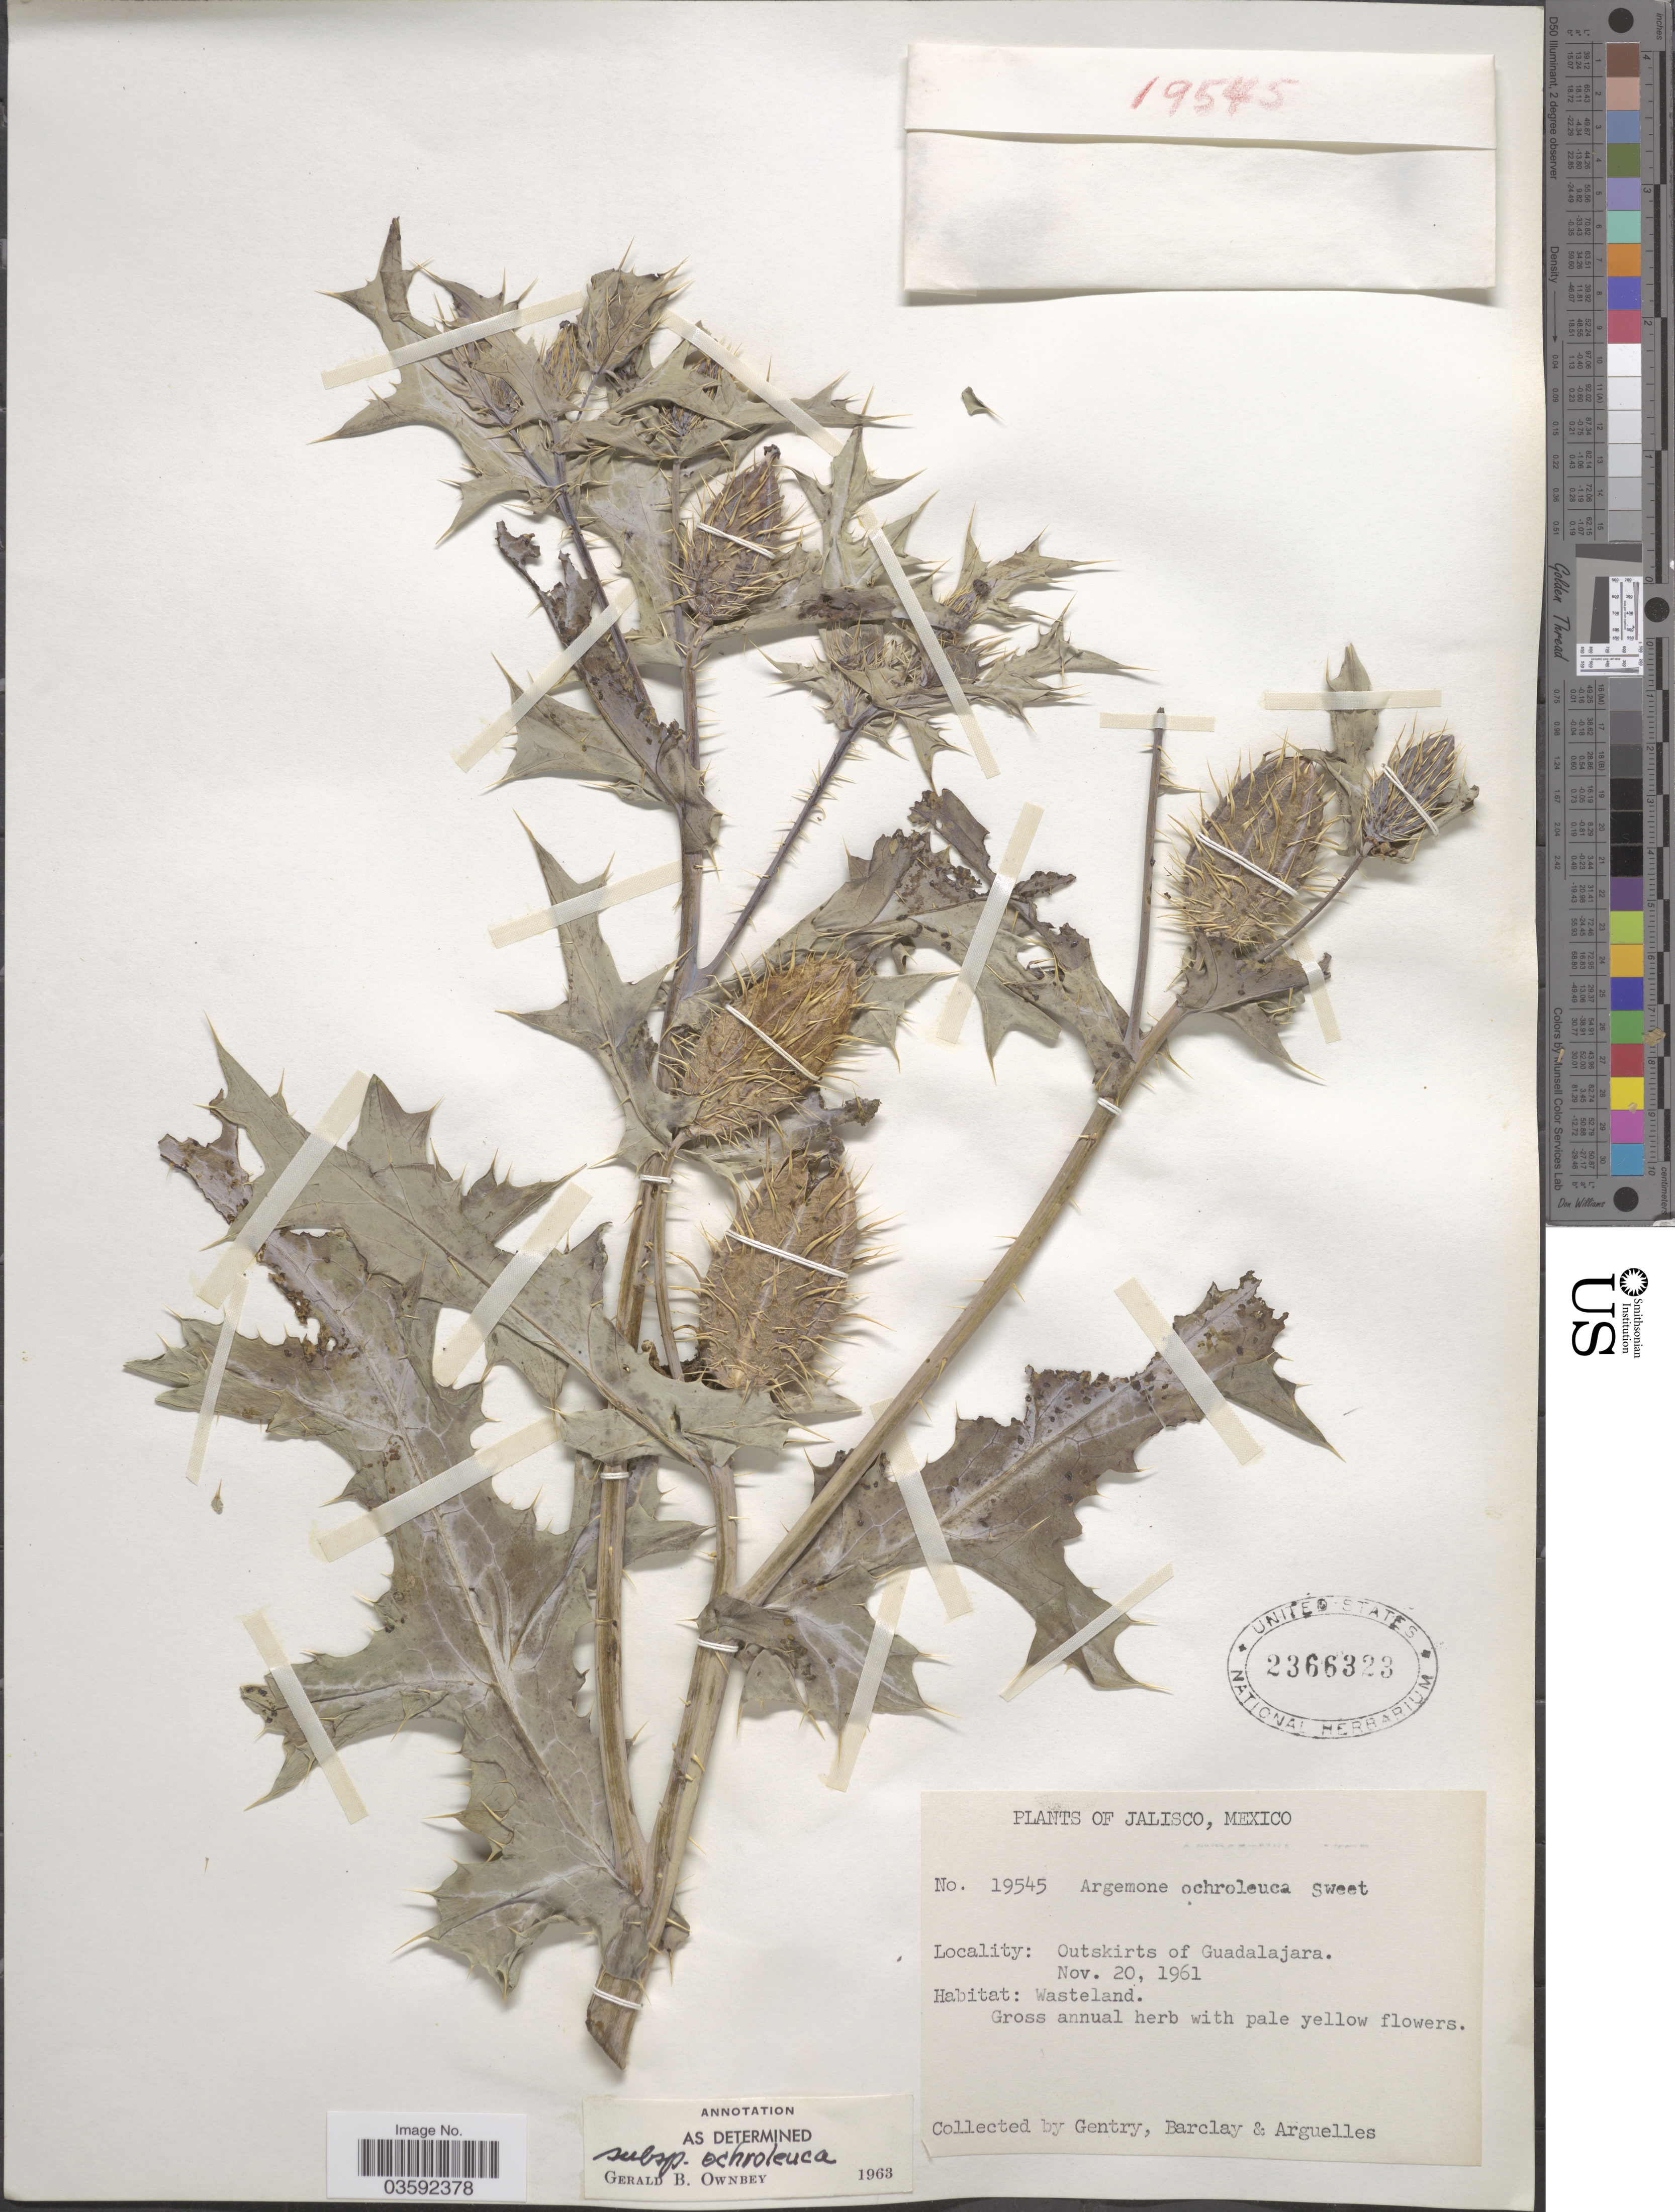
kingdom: Plantae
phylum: Tracheophyta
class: Magnoliopsida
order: Ranunculales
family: Papaveraceae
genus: Argemone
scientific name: Argemone ochroleuca subsp. ochroleuca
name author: Sweet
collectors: Gentry, --, -- Barclay & Arguelles, --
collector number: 19545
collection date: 1961-11-20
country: Mexico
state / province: Jalisco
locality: Outskirts of Guadalajara.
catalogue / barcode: US 2366323